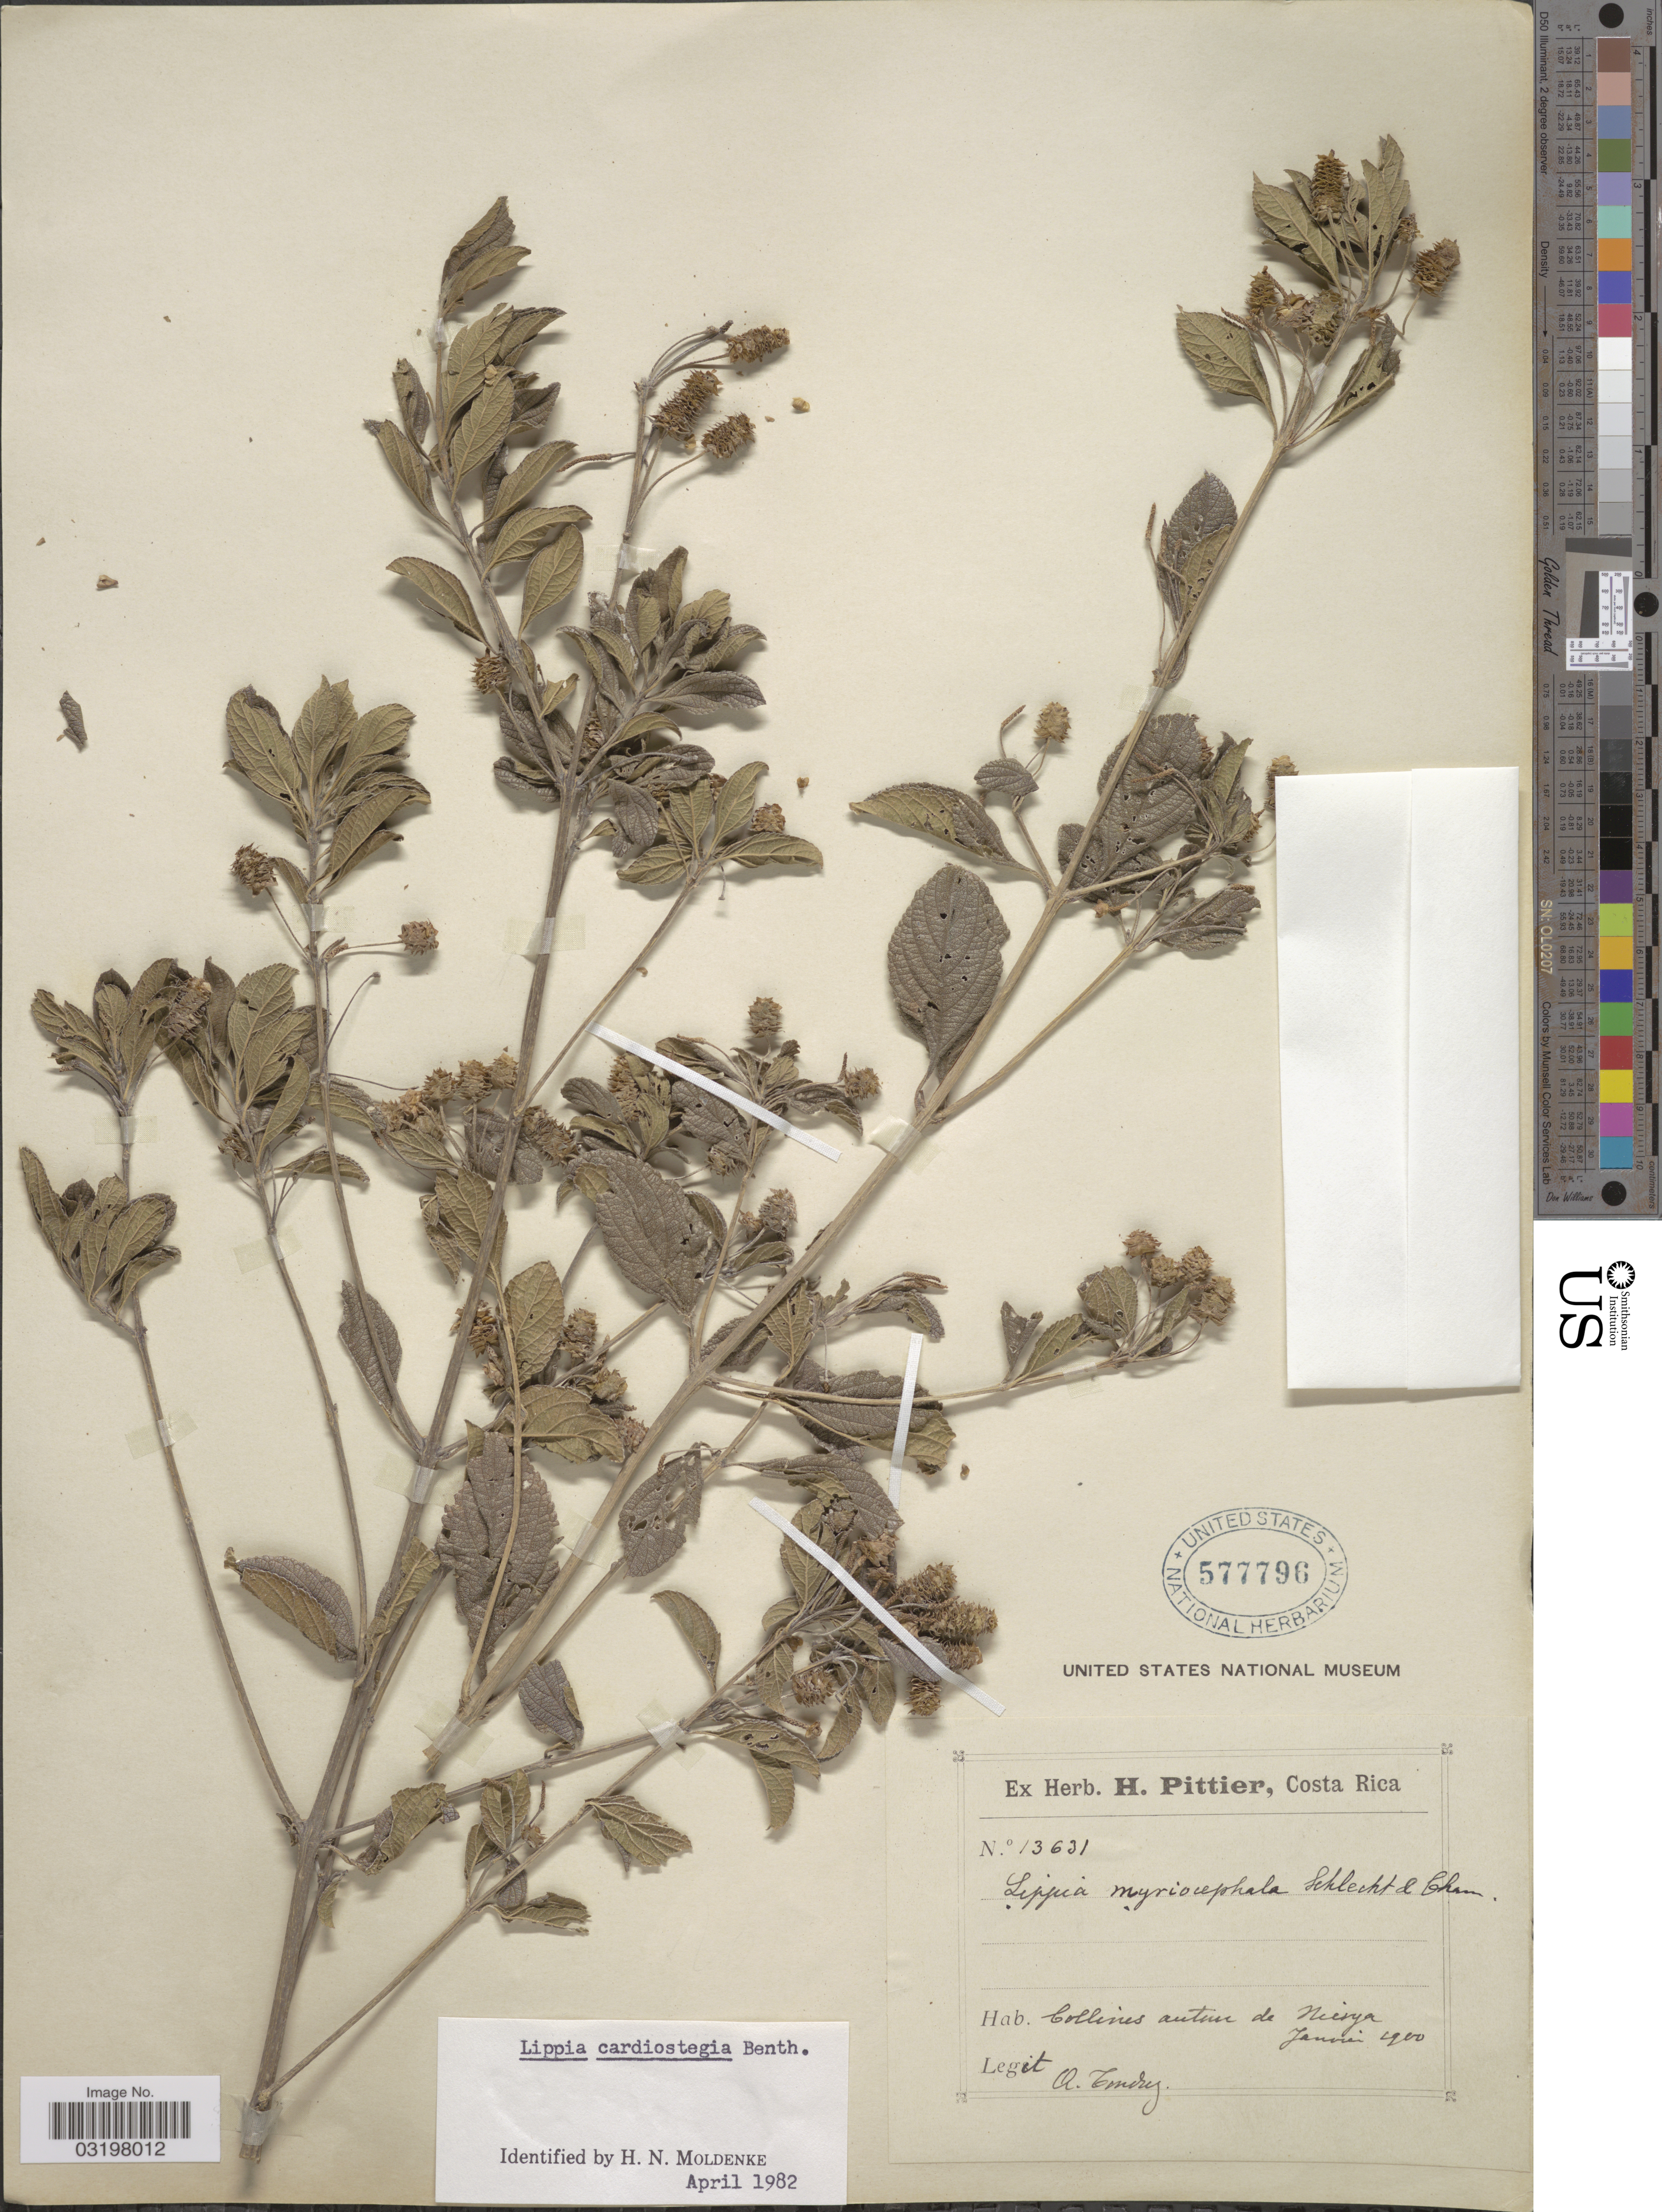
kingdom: Plantae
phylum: Tracheophyta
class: Magnoliopsida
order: Lamiales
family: Verbenaceae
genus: Lippia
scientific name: Lippia cardiostegia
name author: Benth.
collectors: A. Tonduz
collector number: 13631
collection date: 1900-01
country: Costa Rica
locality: Collines auteur de Nicoya.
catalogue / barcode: US 577796